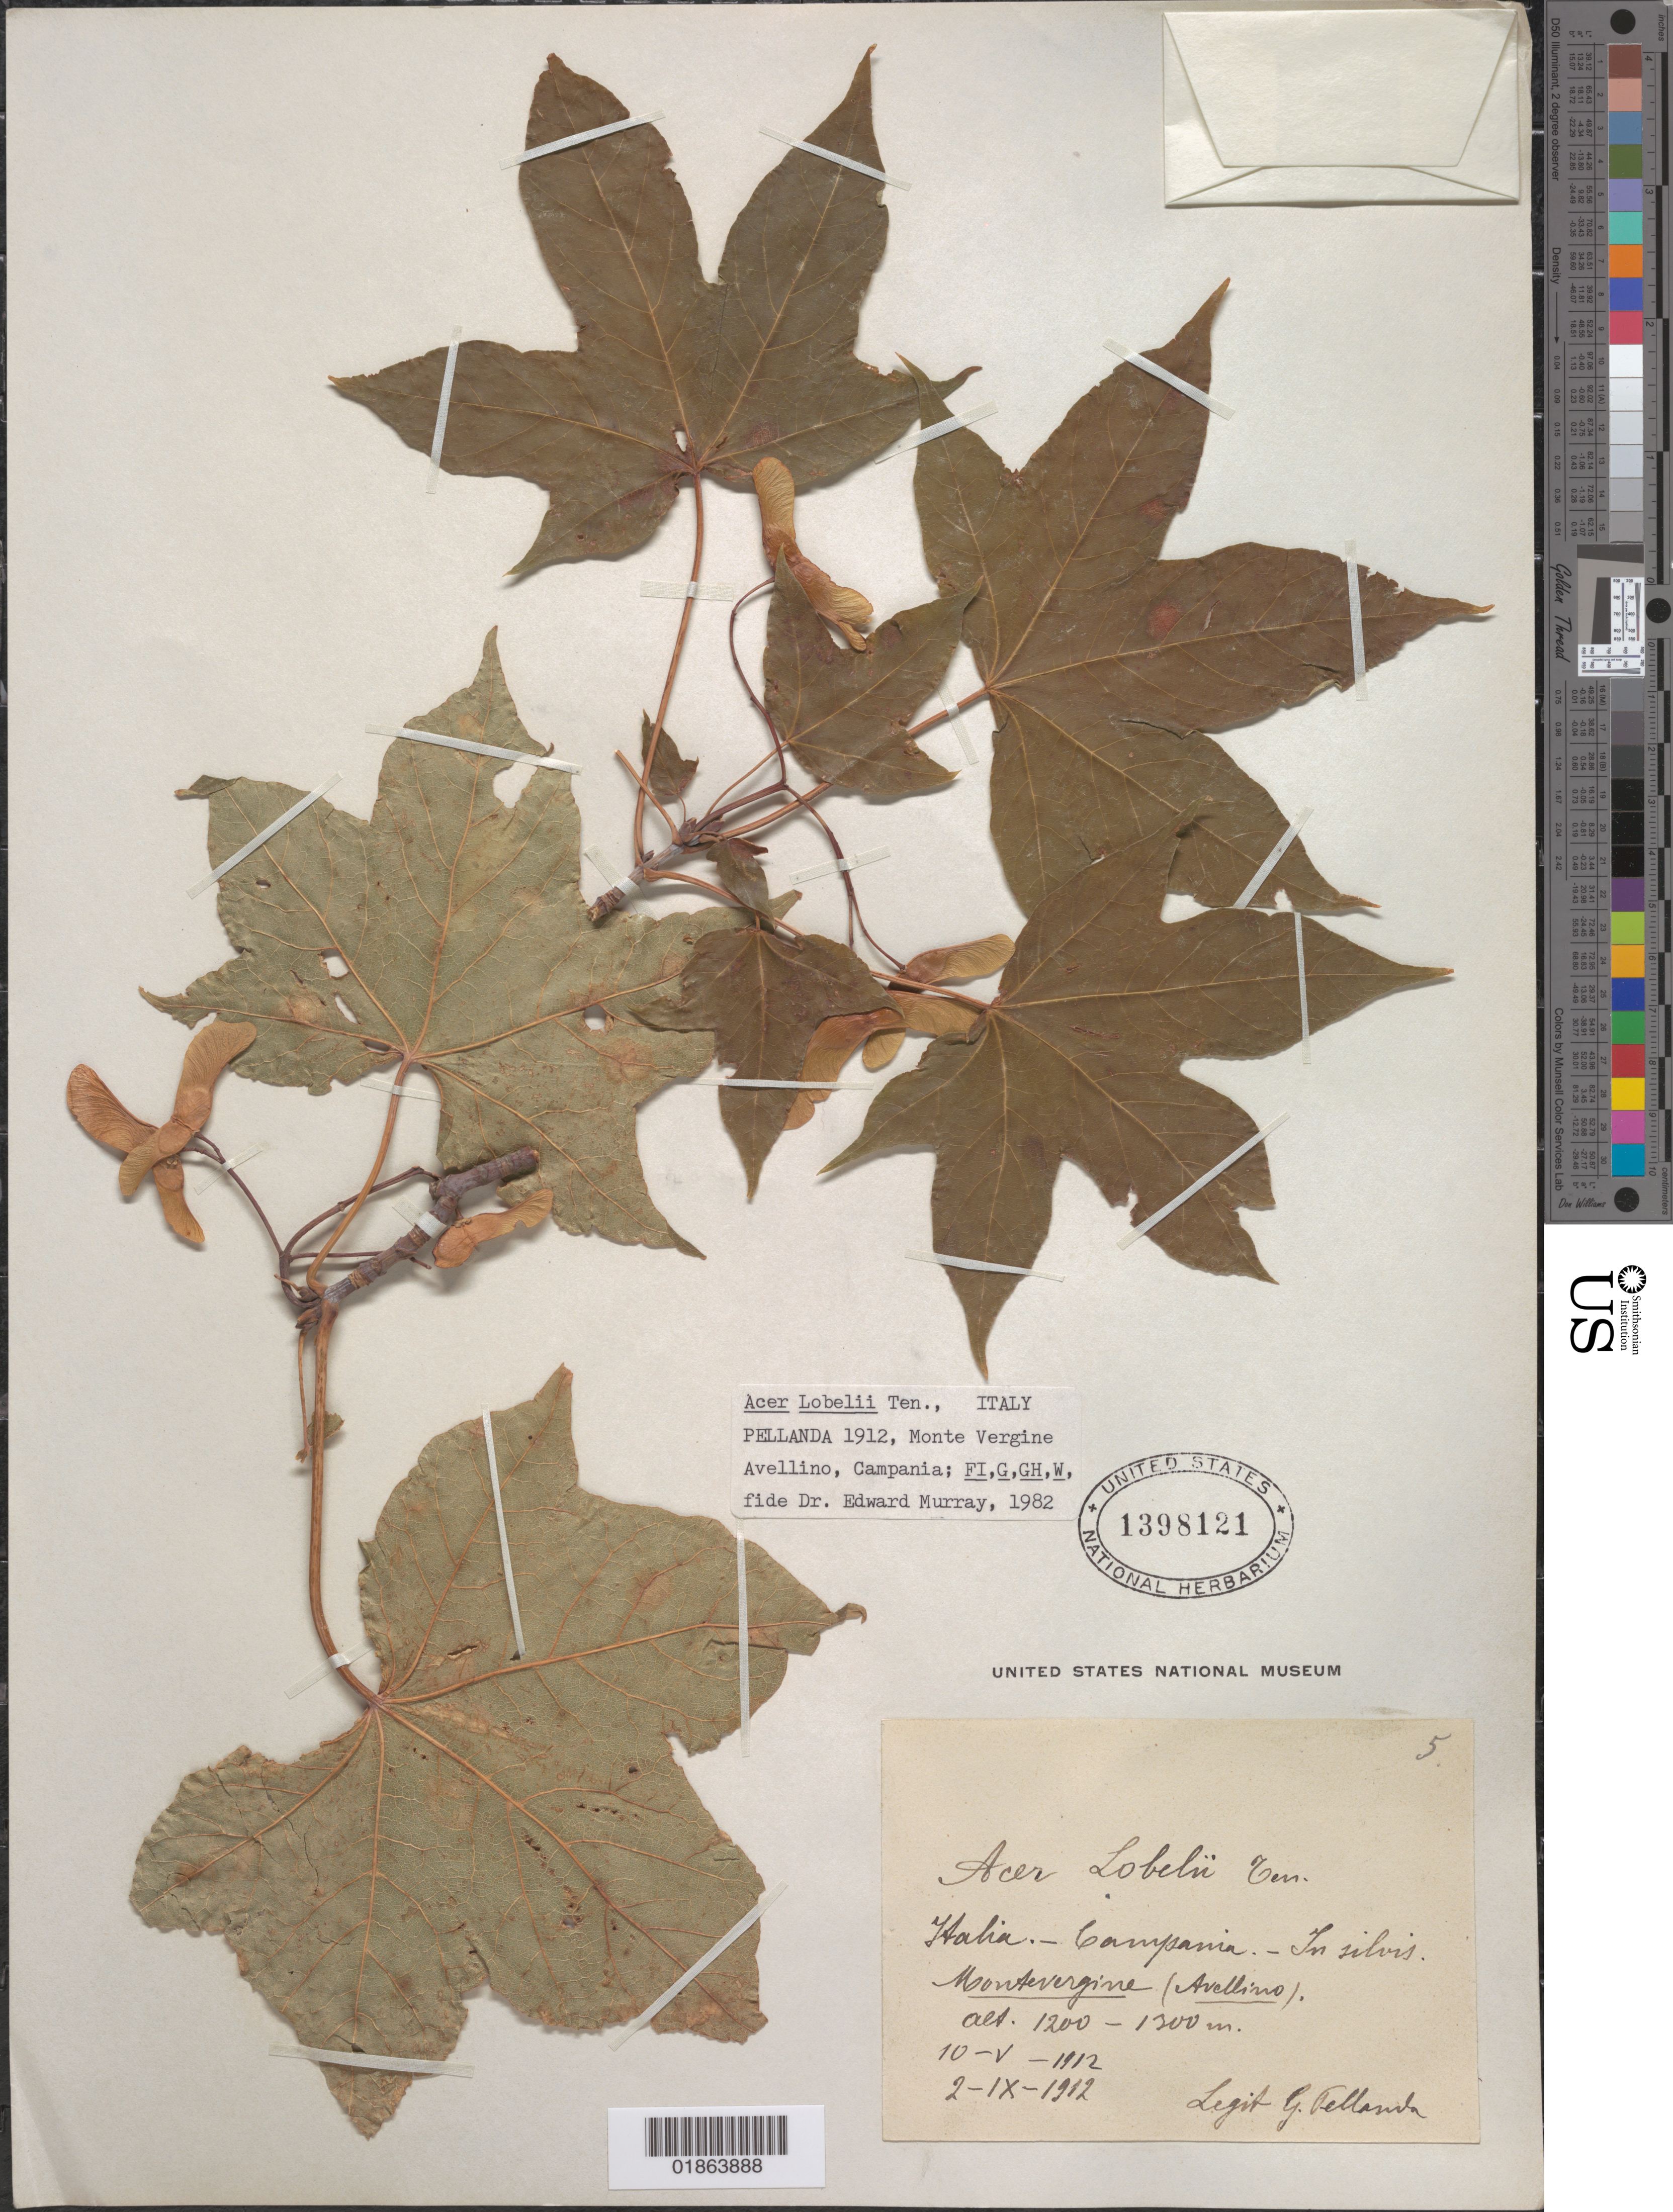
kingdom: Plantae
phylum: Tracheophyta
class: Magnoliopsida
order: Sapindales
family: Sapindaceae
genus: Acer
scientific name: Acer lobelii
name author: Ten.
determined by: Murray, Edward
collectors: G. Pellanda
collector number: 5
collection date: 1912-05-10,1912-09-02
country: Italy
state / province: Campania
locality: Monte Vergine (Avellino), Campania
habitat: In silvis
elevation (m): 1200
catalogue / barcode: US 1398121